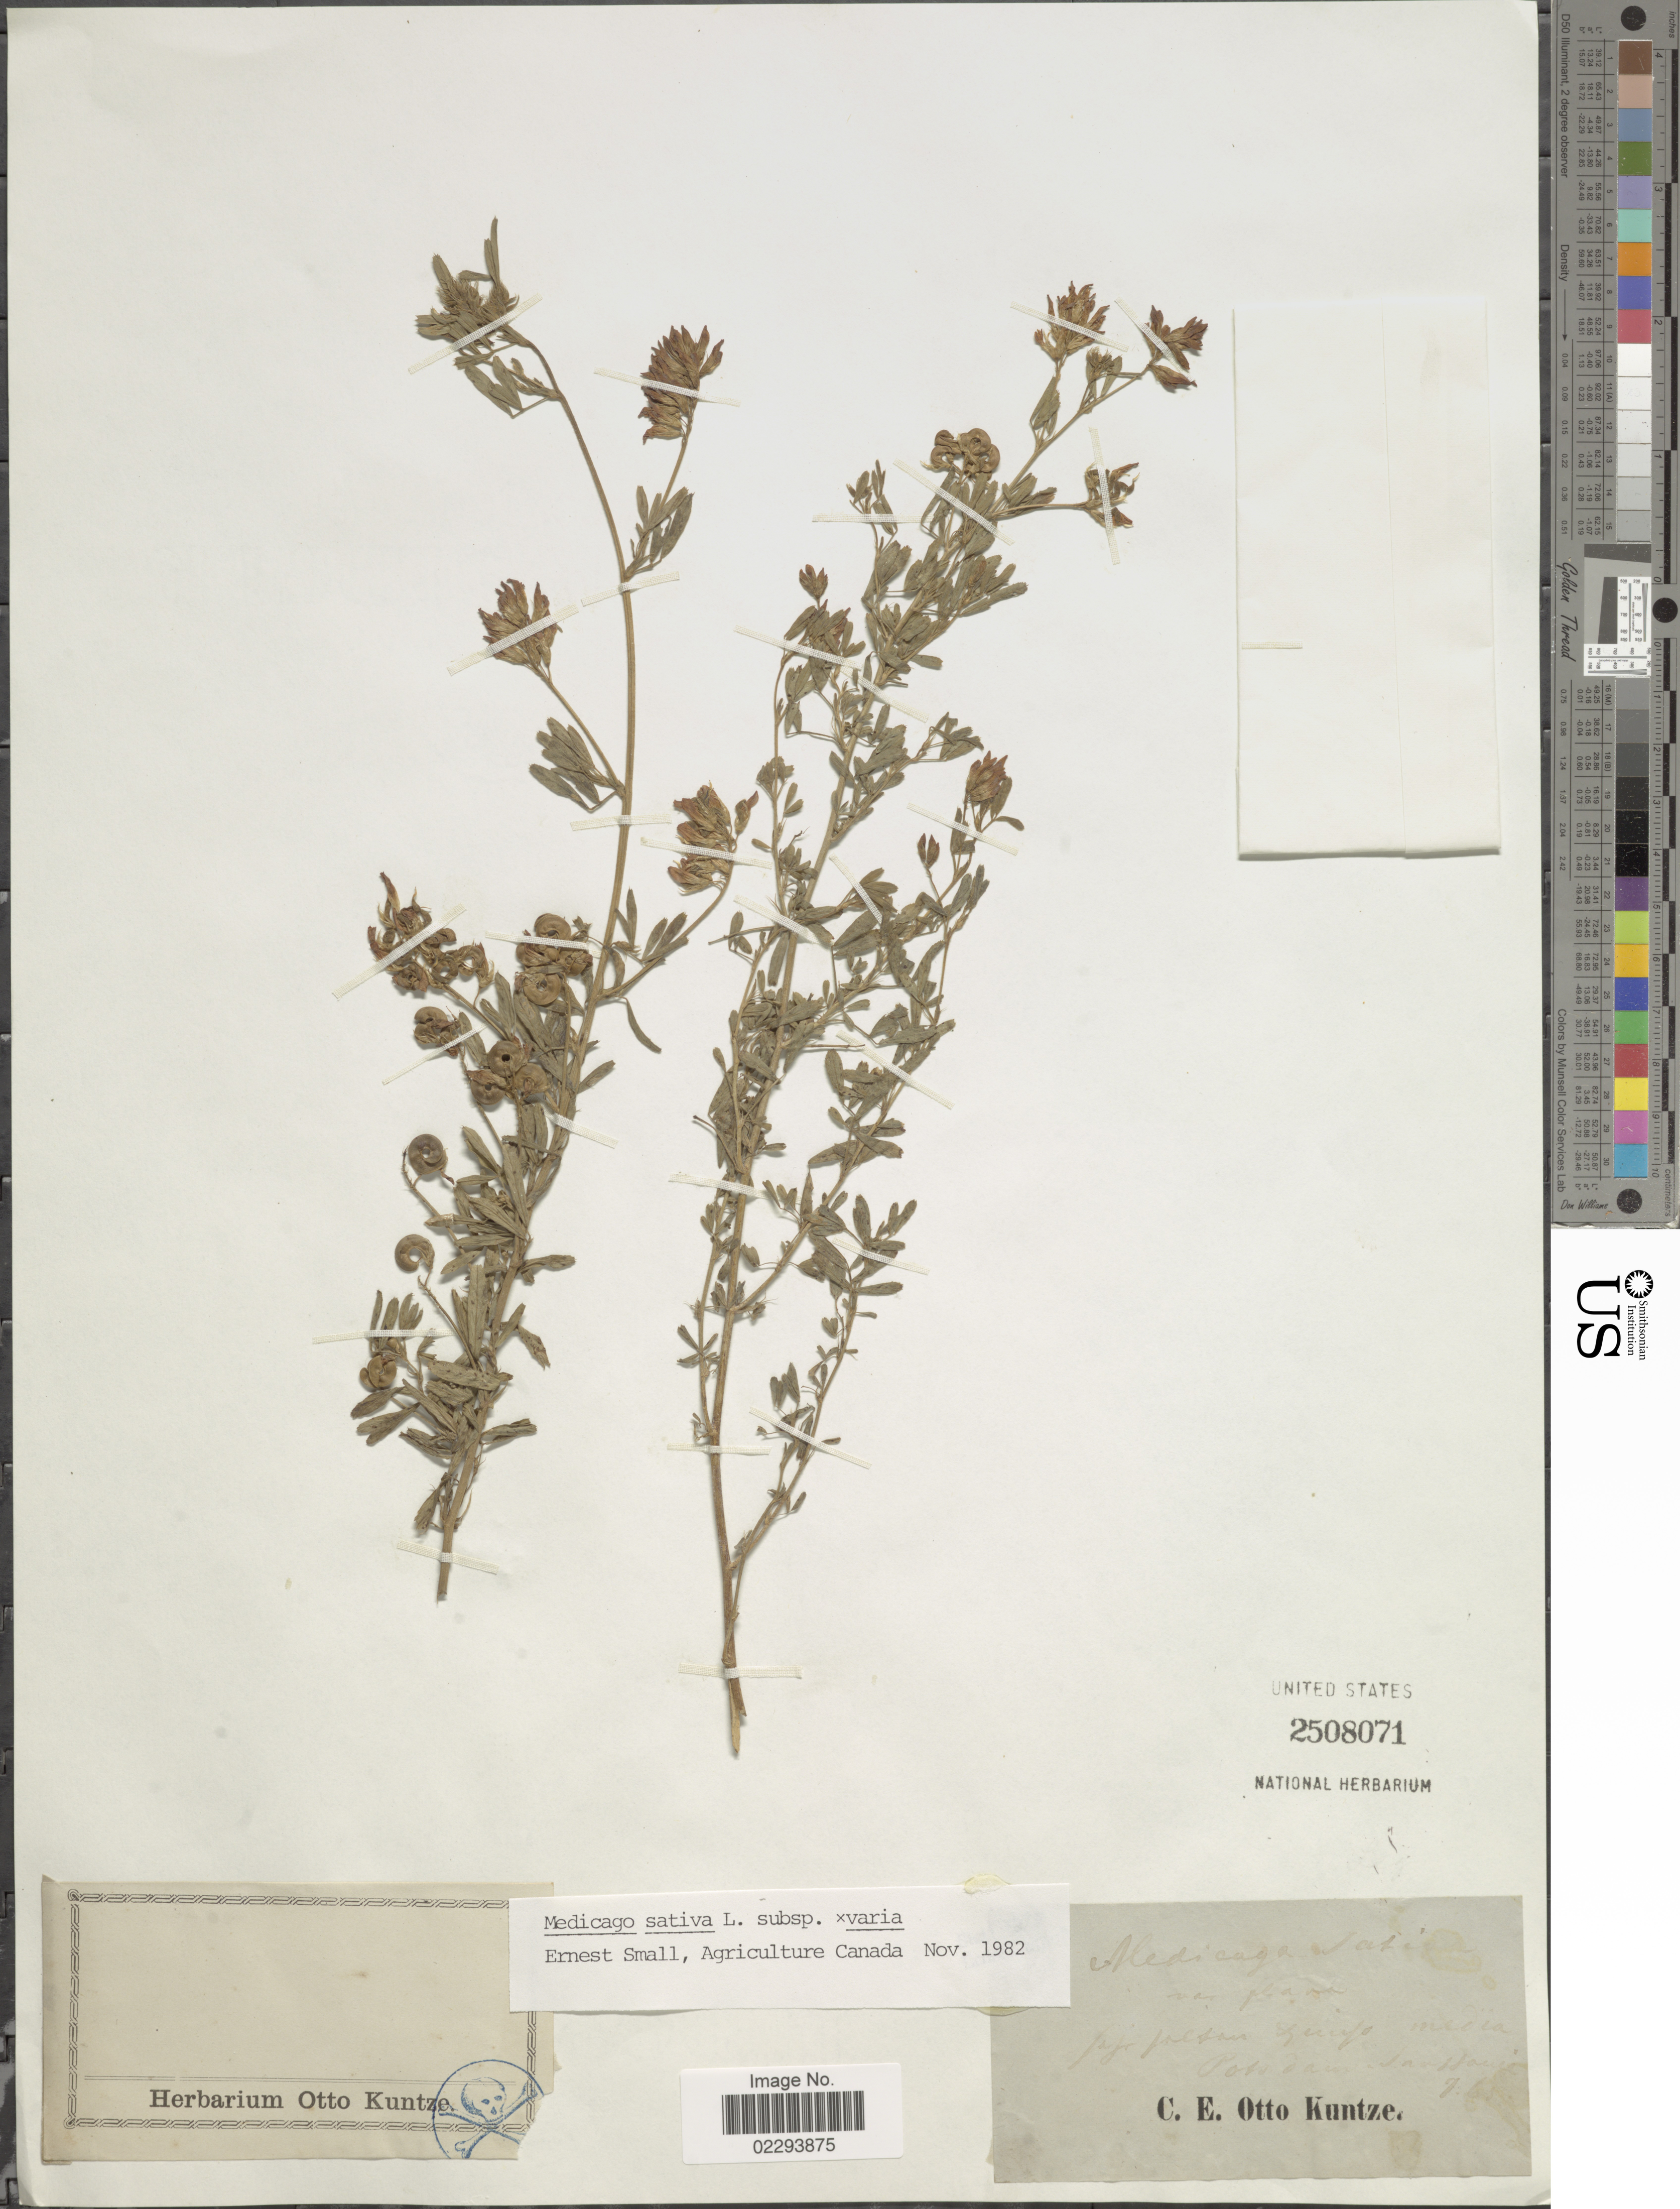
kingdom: Plantae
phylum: Tracheophyta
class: Magnoliopsida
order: Fabales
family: Fabaceae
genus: Medicago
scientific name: Medicago sativa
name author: L.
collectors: C.E.O. Kuntze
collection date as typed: Transcribed d/m/y: /7/65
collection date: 1865-07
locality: [illegible text] Poto [illegible text] da [illegible text].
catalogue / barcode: US 2508071